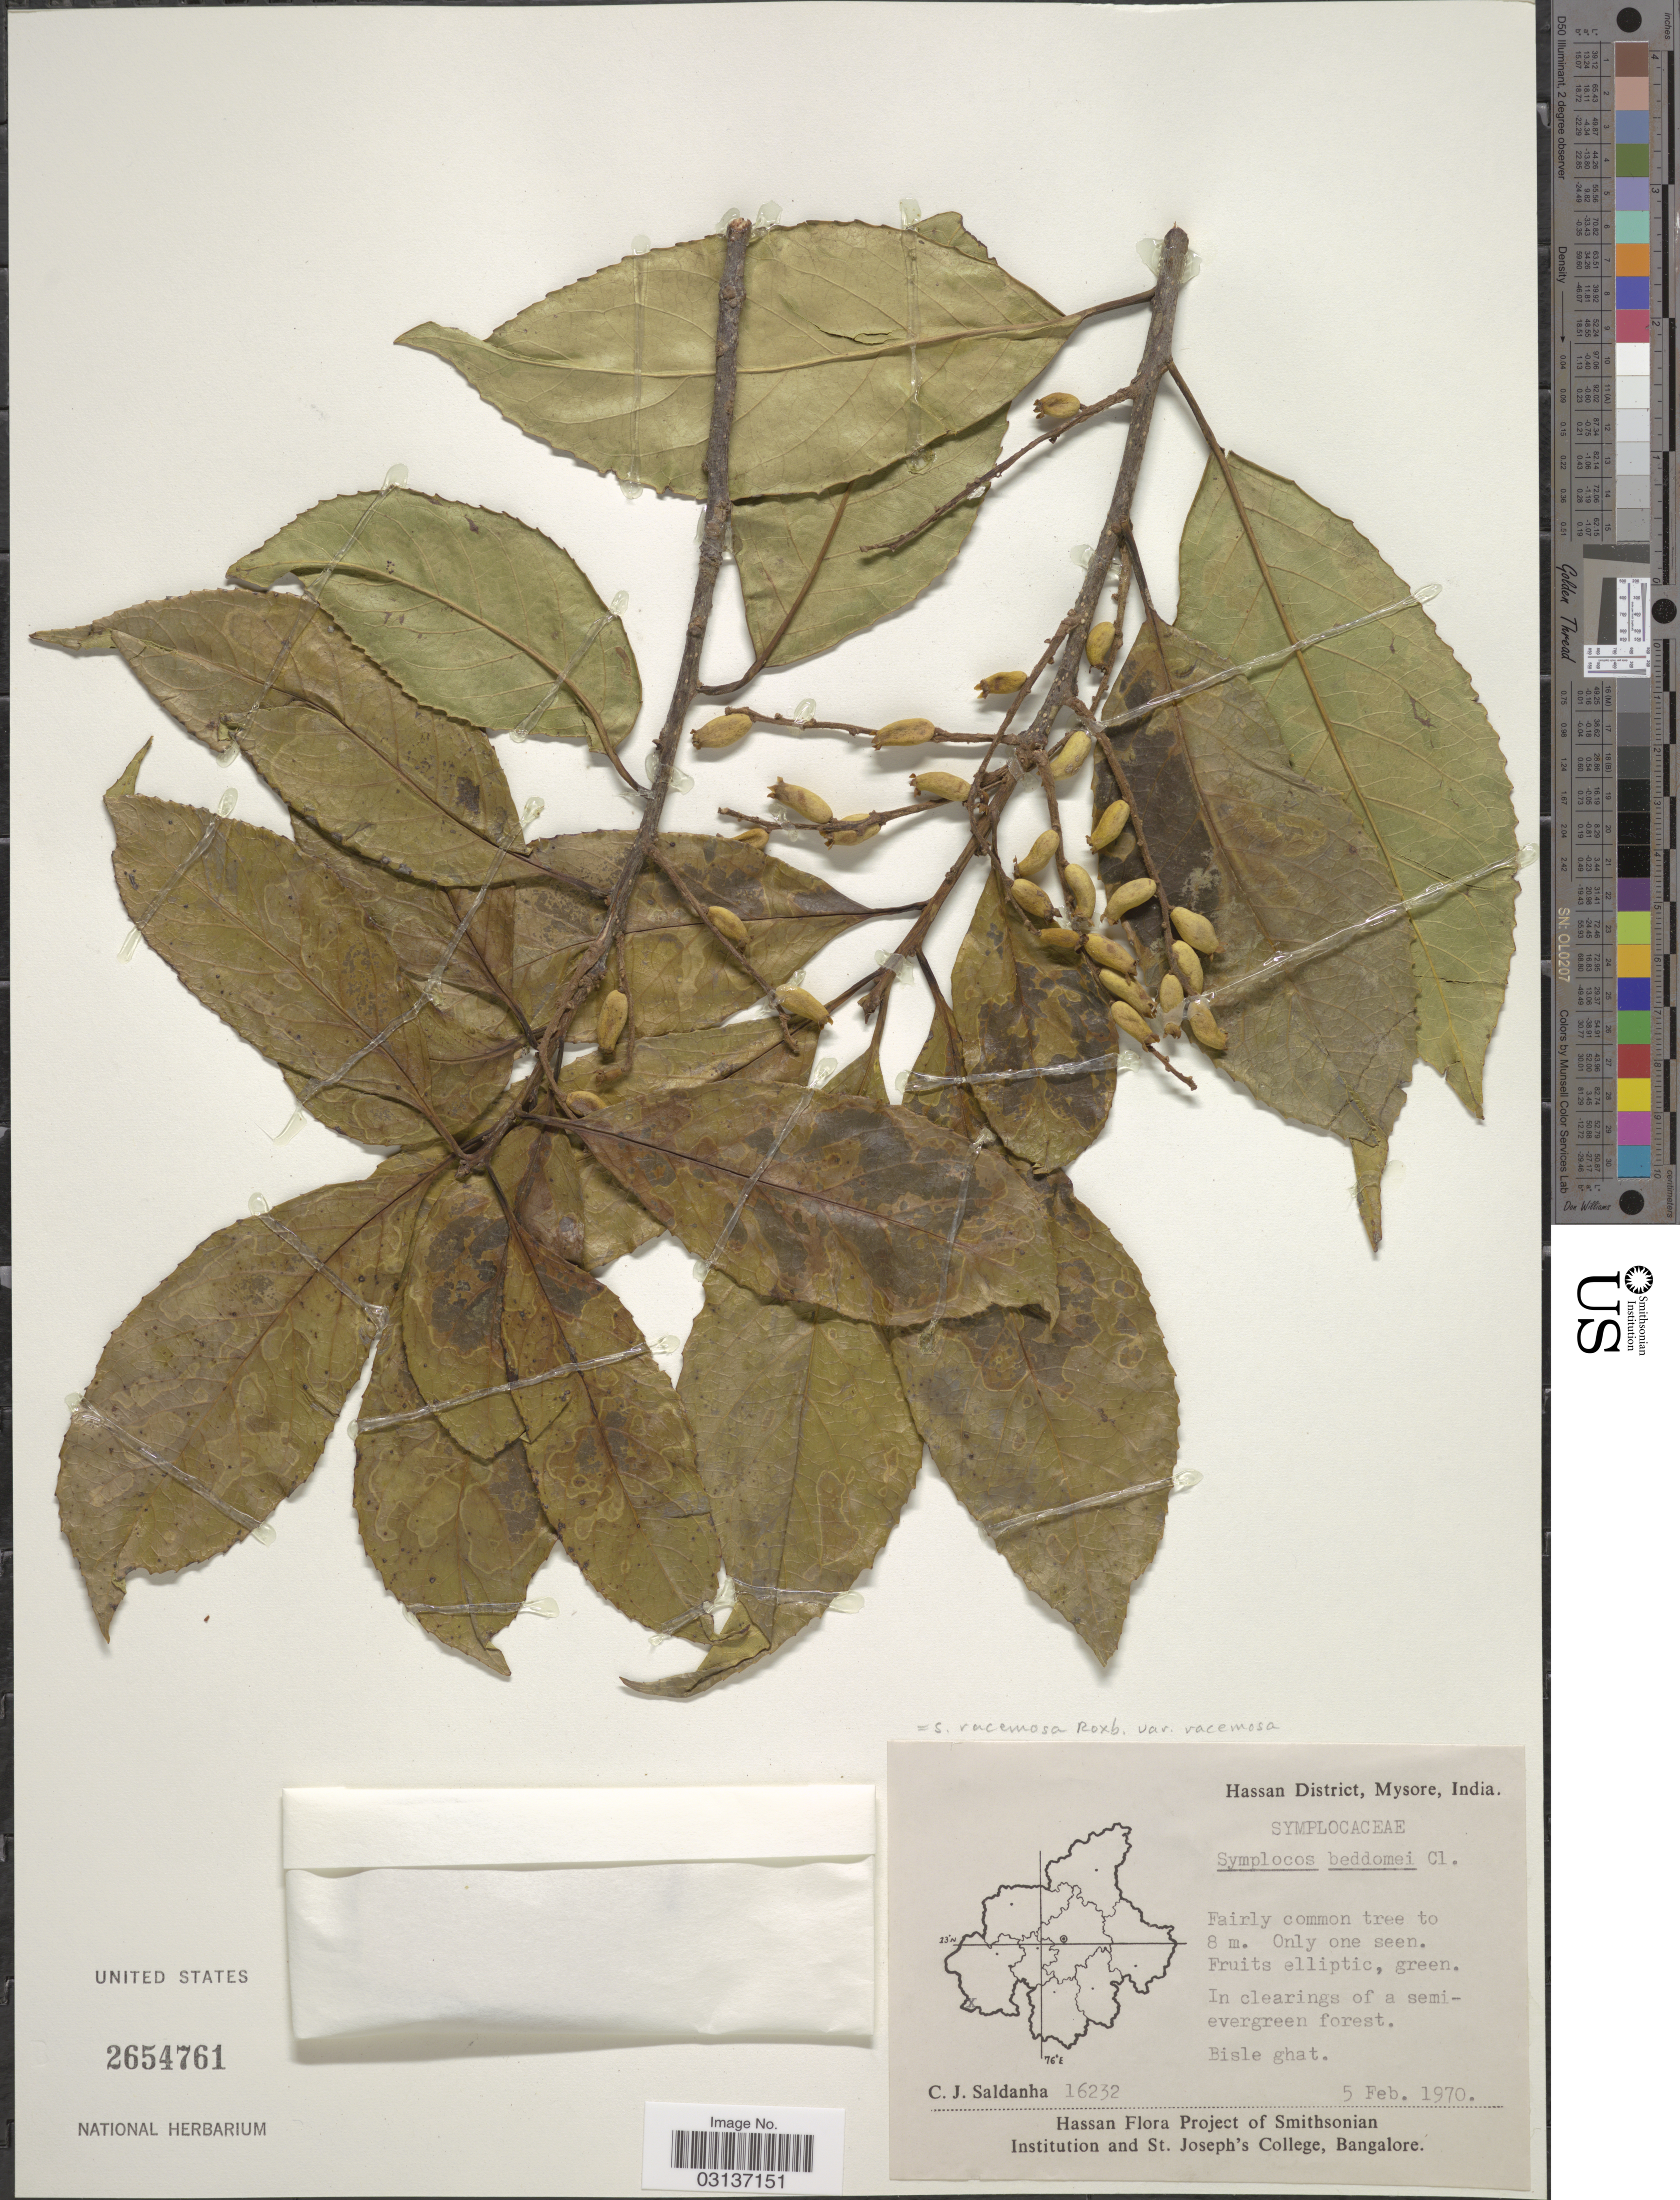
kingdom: Plantae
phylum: Tracheophyta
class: Magnoliopsida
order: Ericales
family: Symplocaceae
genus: Symplocos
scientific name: Symplocos racemosa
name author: Roxb.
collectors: C. J. Saldanha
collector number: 16232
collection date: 1970-02-05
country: India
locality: Hassan District, Mysore. Bisle ghat.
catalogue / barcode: US 2654761